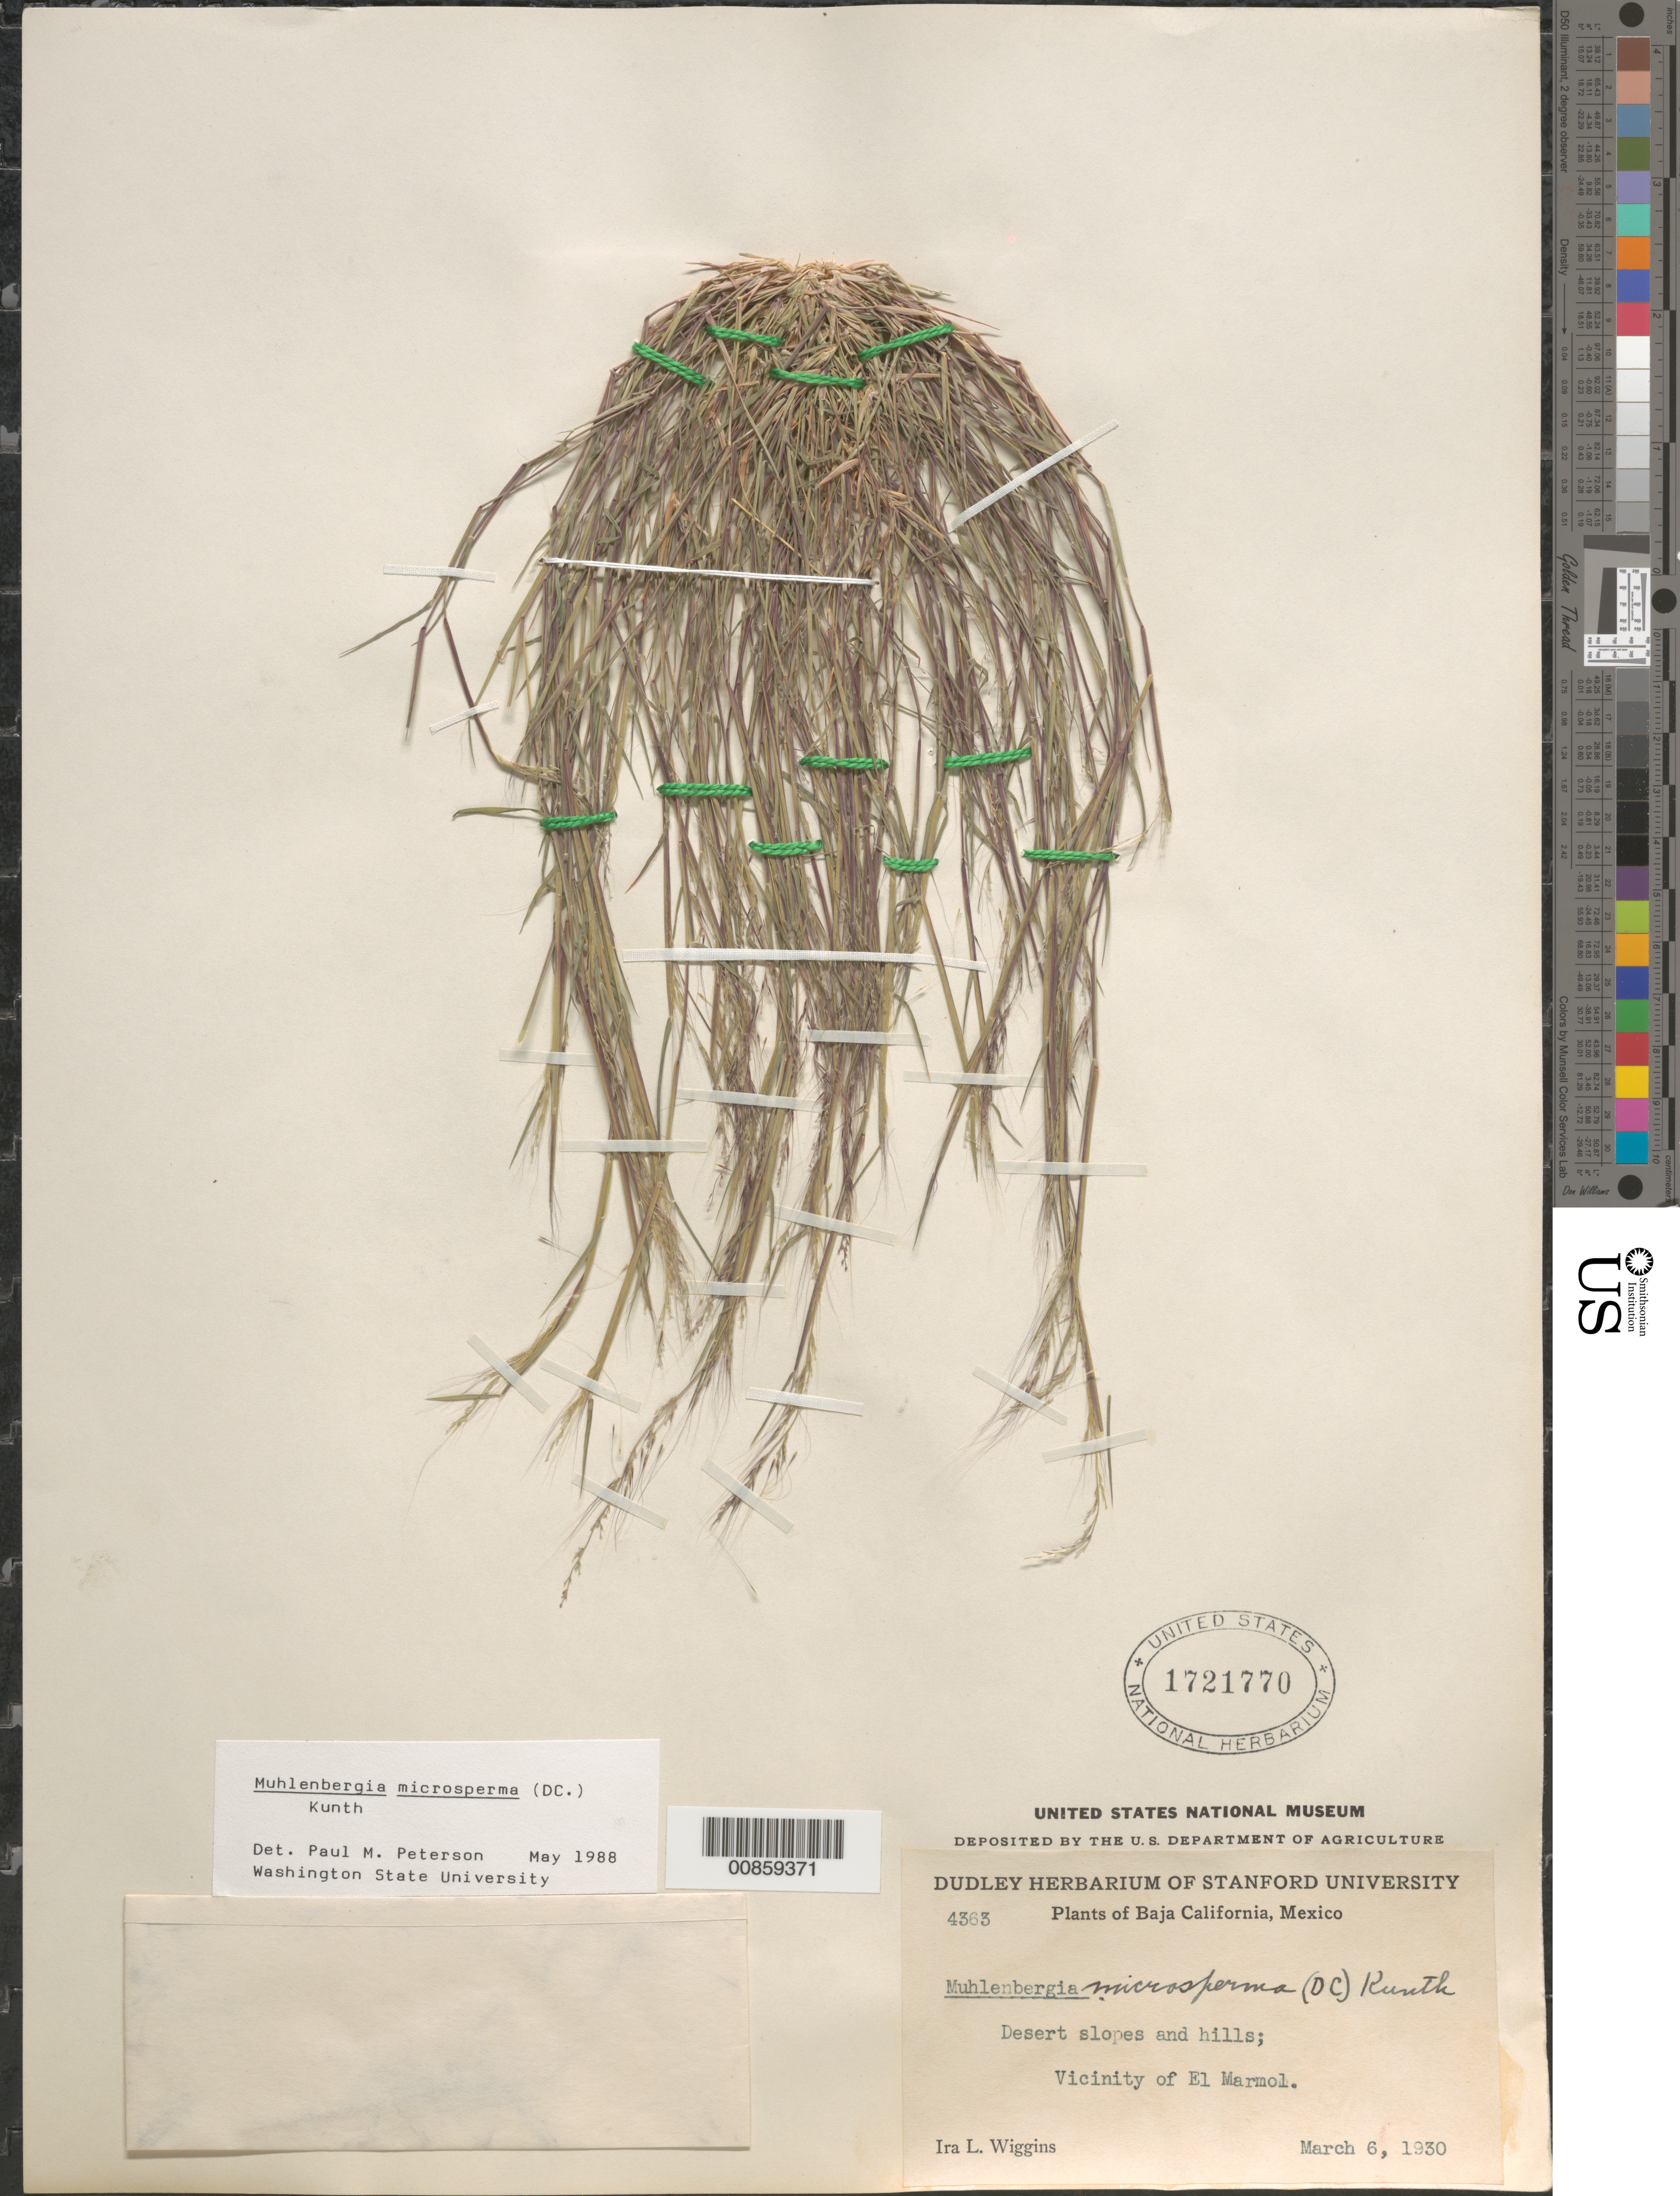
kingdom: Plantae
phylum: Tracheophyta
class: Liliopsida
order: Poales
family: Poaceae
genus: Muhlenbergia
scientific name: Muhlenbergia microsperma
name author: (DC.) Kunth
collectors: I. L. Wiggins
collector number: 4363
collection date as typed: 06 Mar 1930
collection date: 1930-03-06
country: Mexico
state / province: Baja California Norte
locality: Vicinity of El Marmol, B.C.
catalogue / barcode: US 1721770